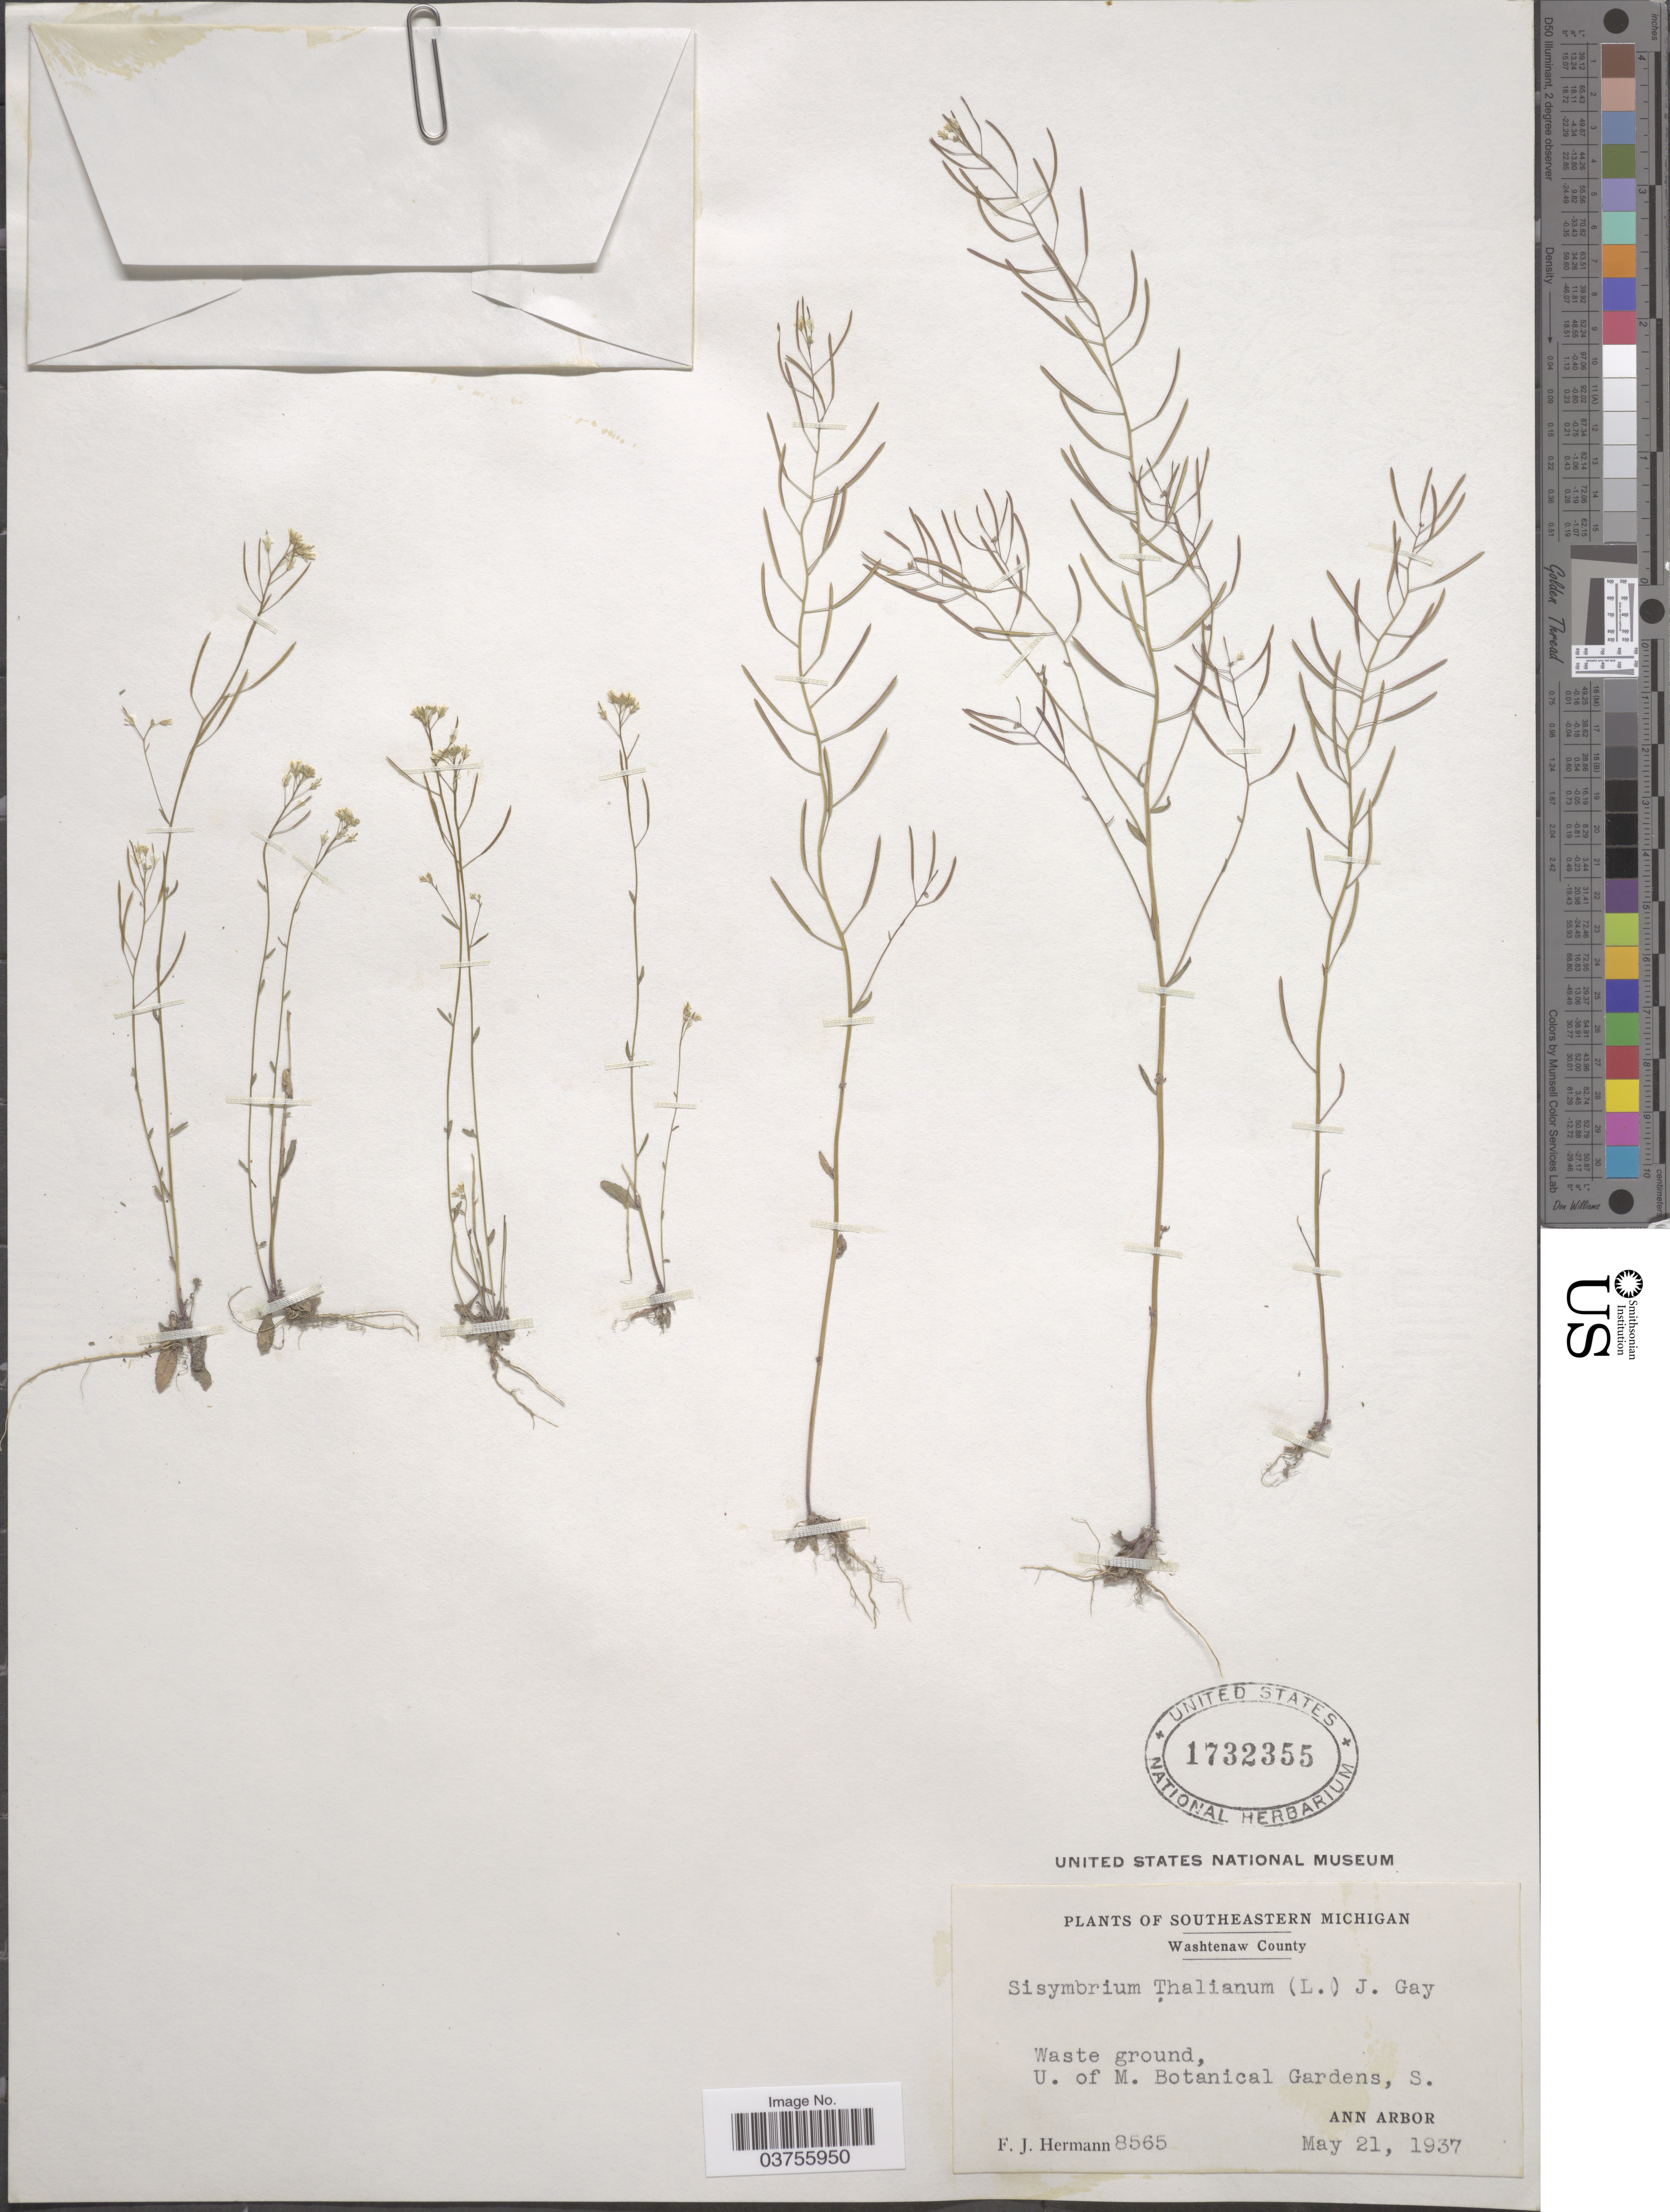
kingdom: Plantae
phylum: Tracheophyta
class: Magnoliopsida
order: Brassicales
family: Brassicaceae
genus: Arabidopsis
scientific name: Arabidopsis thaliana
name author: (L.) Heynh.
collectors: F. J. Hermann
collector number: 8565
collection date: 1937-05-21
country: United States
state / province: Michigan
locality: Southeastern Michigan. Washtenaw County. U. of M. Botanical Gardens, S. Ann Arbor.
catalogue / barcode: US 1732355